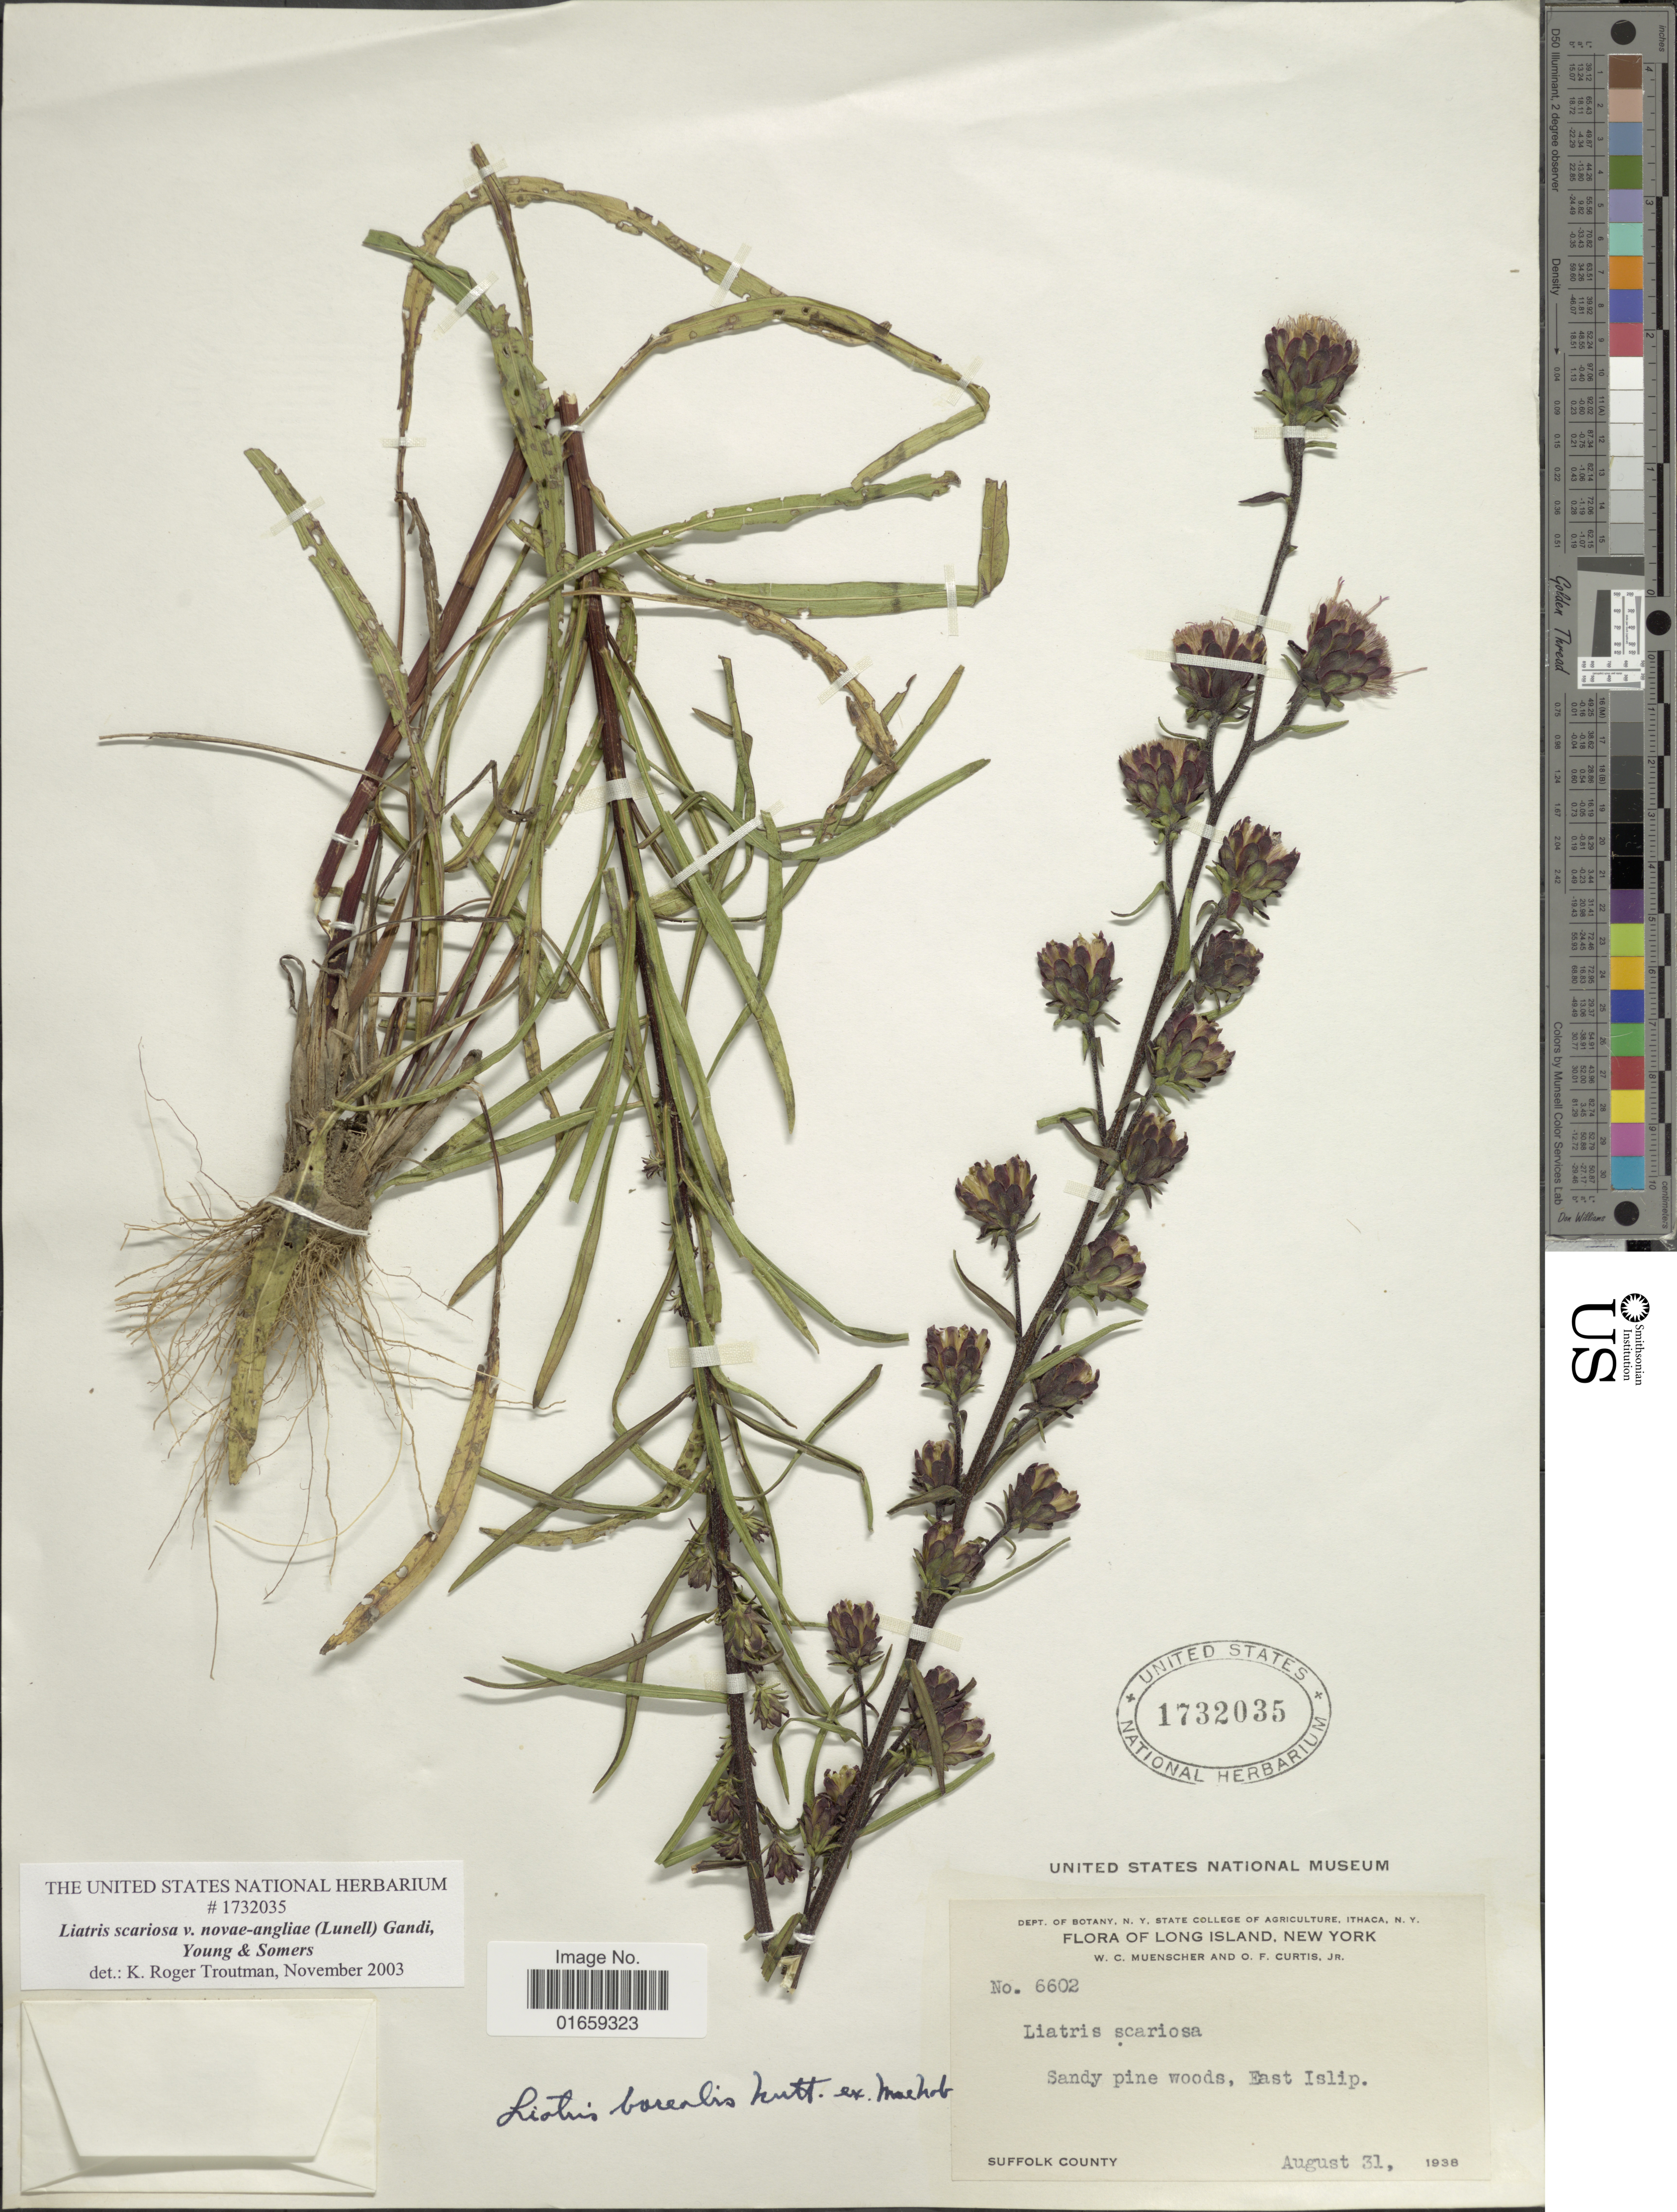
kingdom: Plantae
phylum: Tracheophyta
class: Magnoliopsida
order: Asterales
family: Asteraceae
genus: Liatris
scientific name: Liatris scariosa var. novae-angliae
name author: (Lunell) Gandhi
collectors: W. Muenscher & O. Curtis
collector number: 6602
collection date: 1938-08-31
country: United States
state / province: New York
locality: Long Island, Sandy pine woods, East Islip, Suffolk County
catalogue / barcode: US 1732035